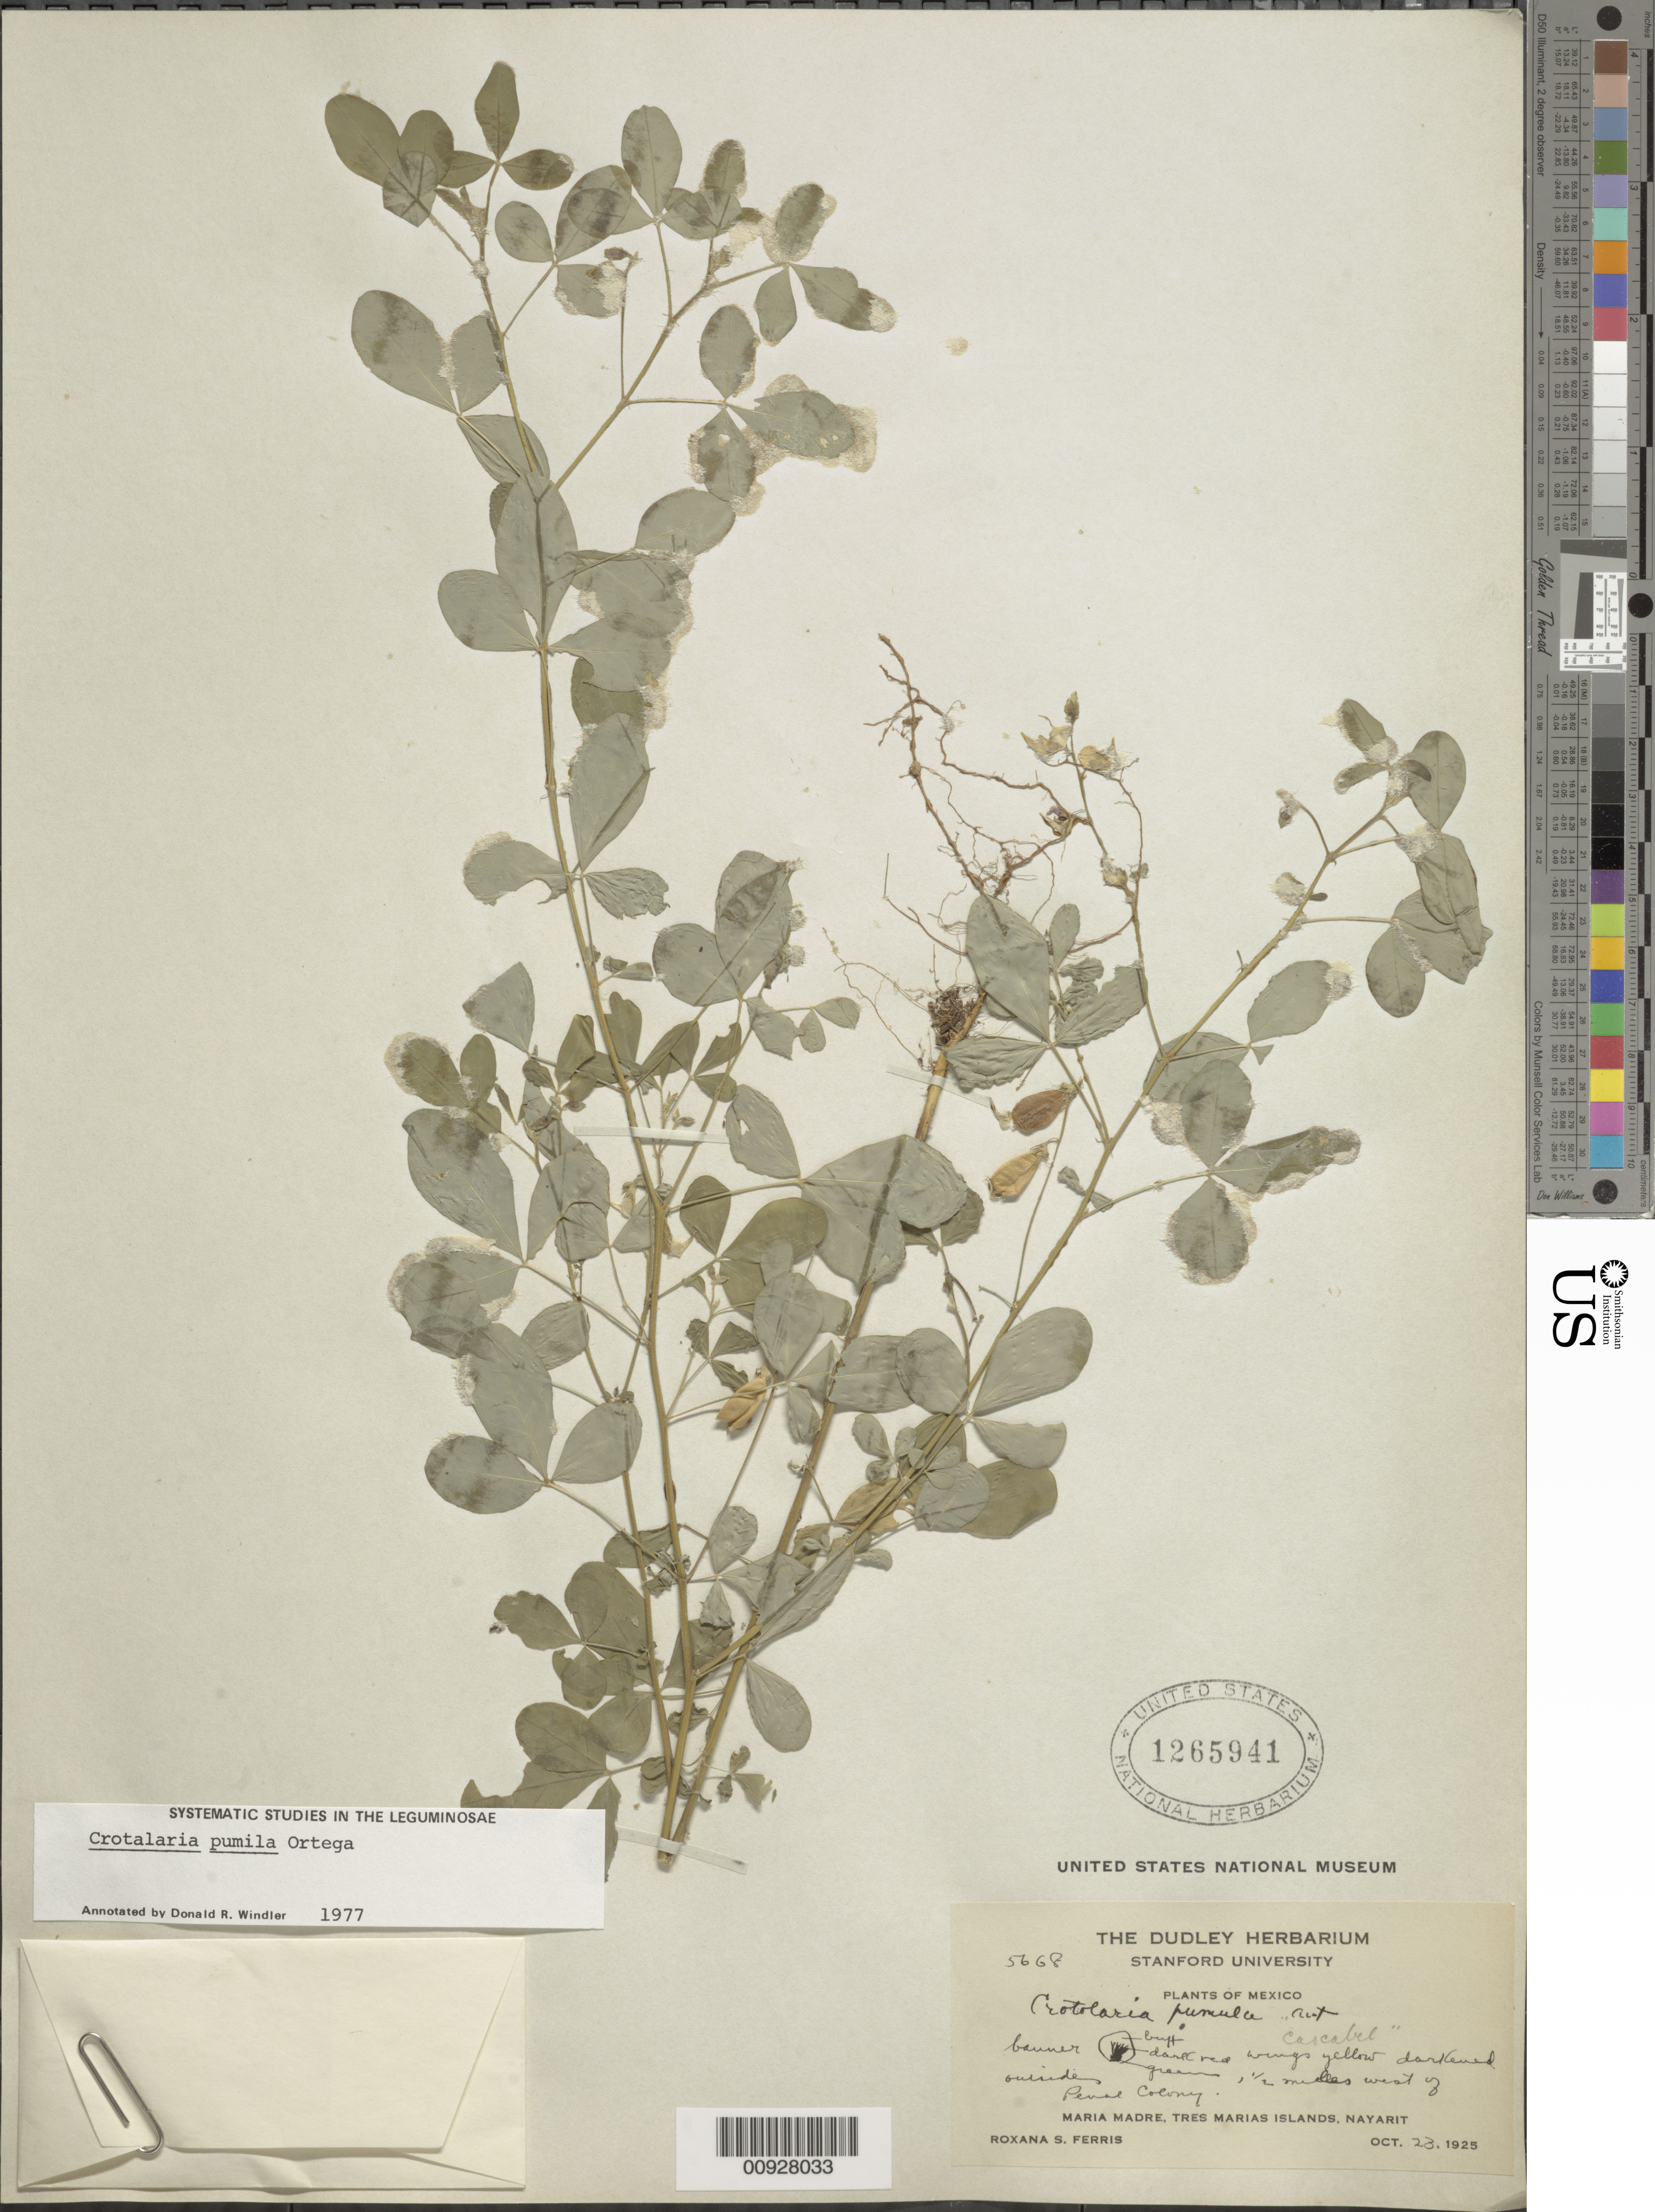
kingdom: Plantae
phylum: Tracheophyta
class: Magnoliopsida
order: Fabales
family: Fabaceae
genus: Crotalaria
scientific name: Crotalaria pumila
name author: Ortega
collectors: R. S. Ferris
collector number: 5668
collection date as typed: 23 Oct 1925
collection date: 1925-10-23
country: Mexico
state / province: Nayarit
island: Maria Madre I.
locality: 1½ miles west of Penal Colony. Maria Madre, Tres Marias Islands, Nayarit.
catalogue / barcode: US 1265941